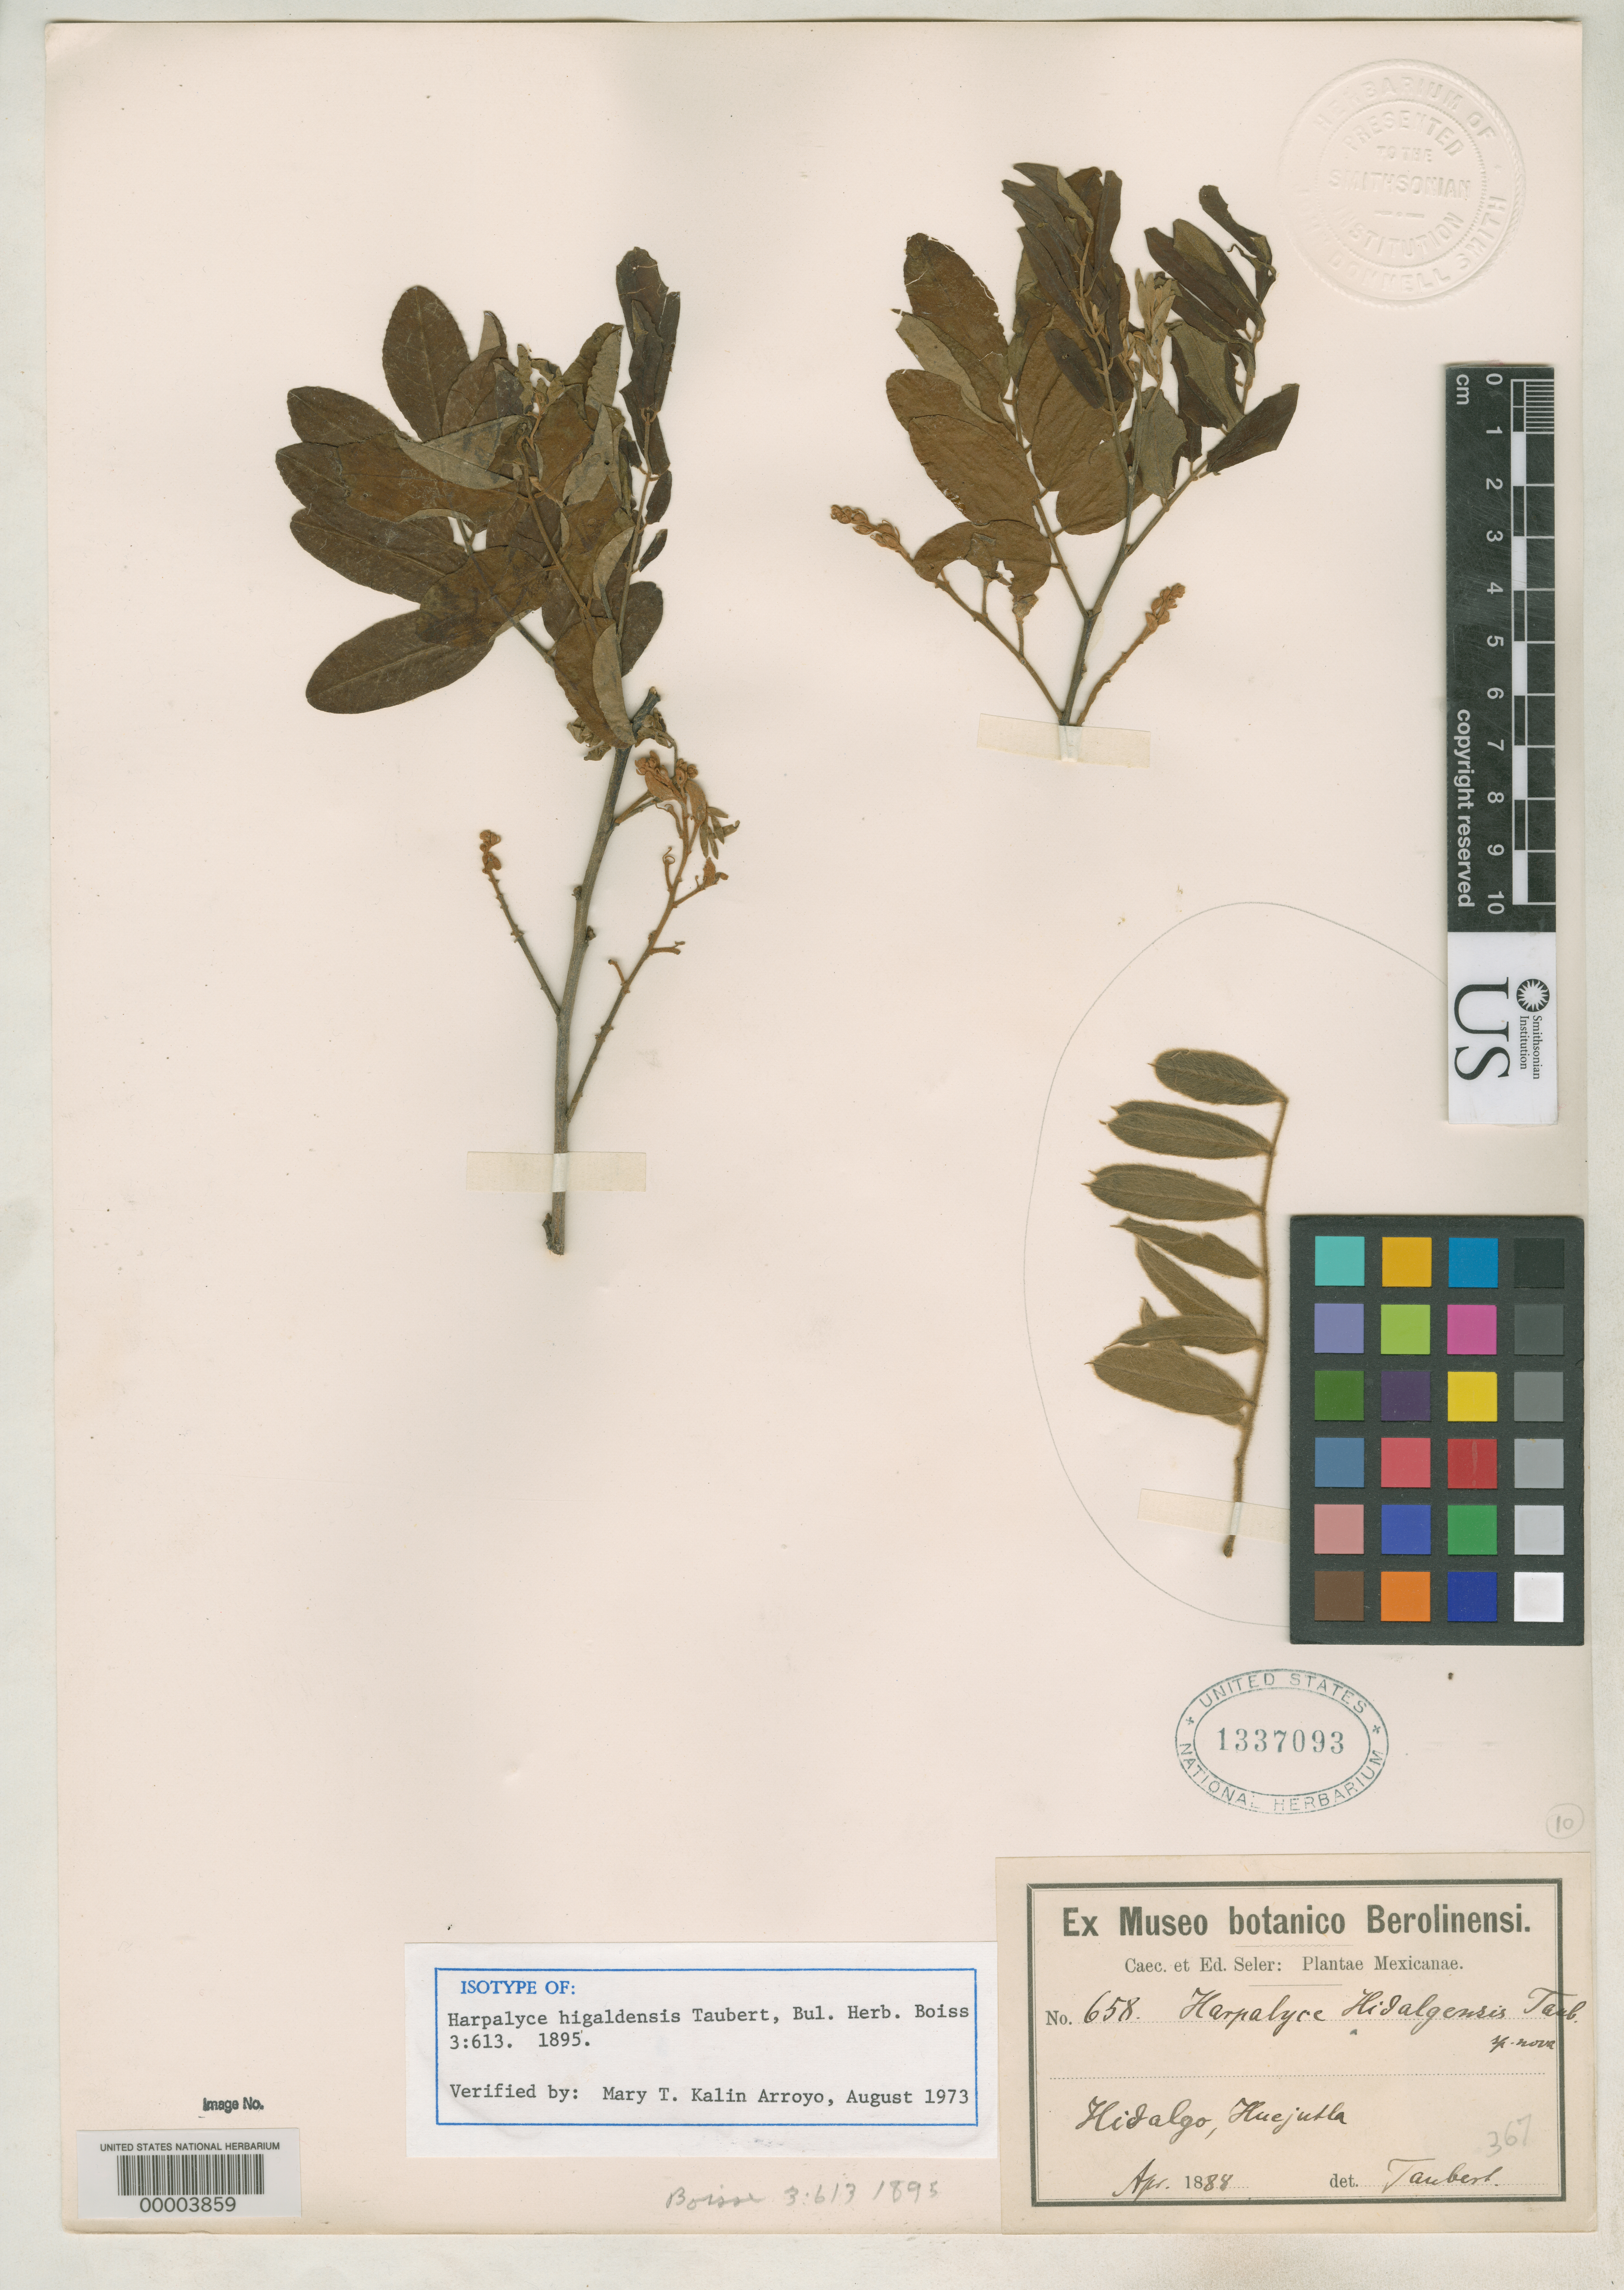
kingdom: Plantae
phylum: Tracheophyta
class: Magnoliopsida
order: Fabales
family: Fabaceae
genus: Harpalyce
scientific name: Harpalyce hidalgensis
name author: Taub.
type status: Isotype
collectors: E. Seler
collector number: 658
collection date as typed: Apr 1888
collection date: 1888-04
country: Mexico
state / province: Hidalgo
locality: Huejulla.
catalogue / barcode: US 1337093